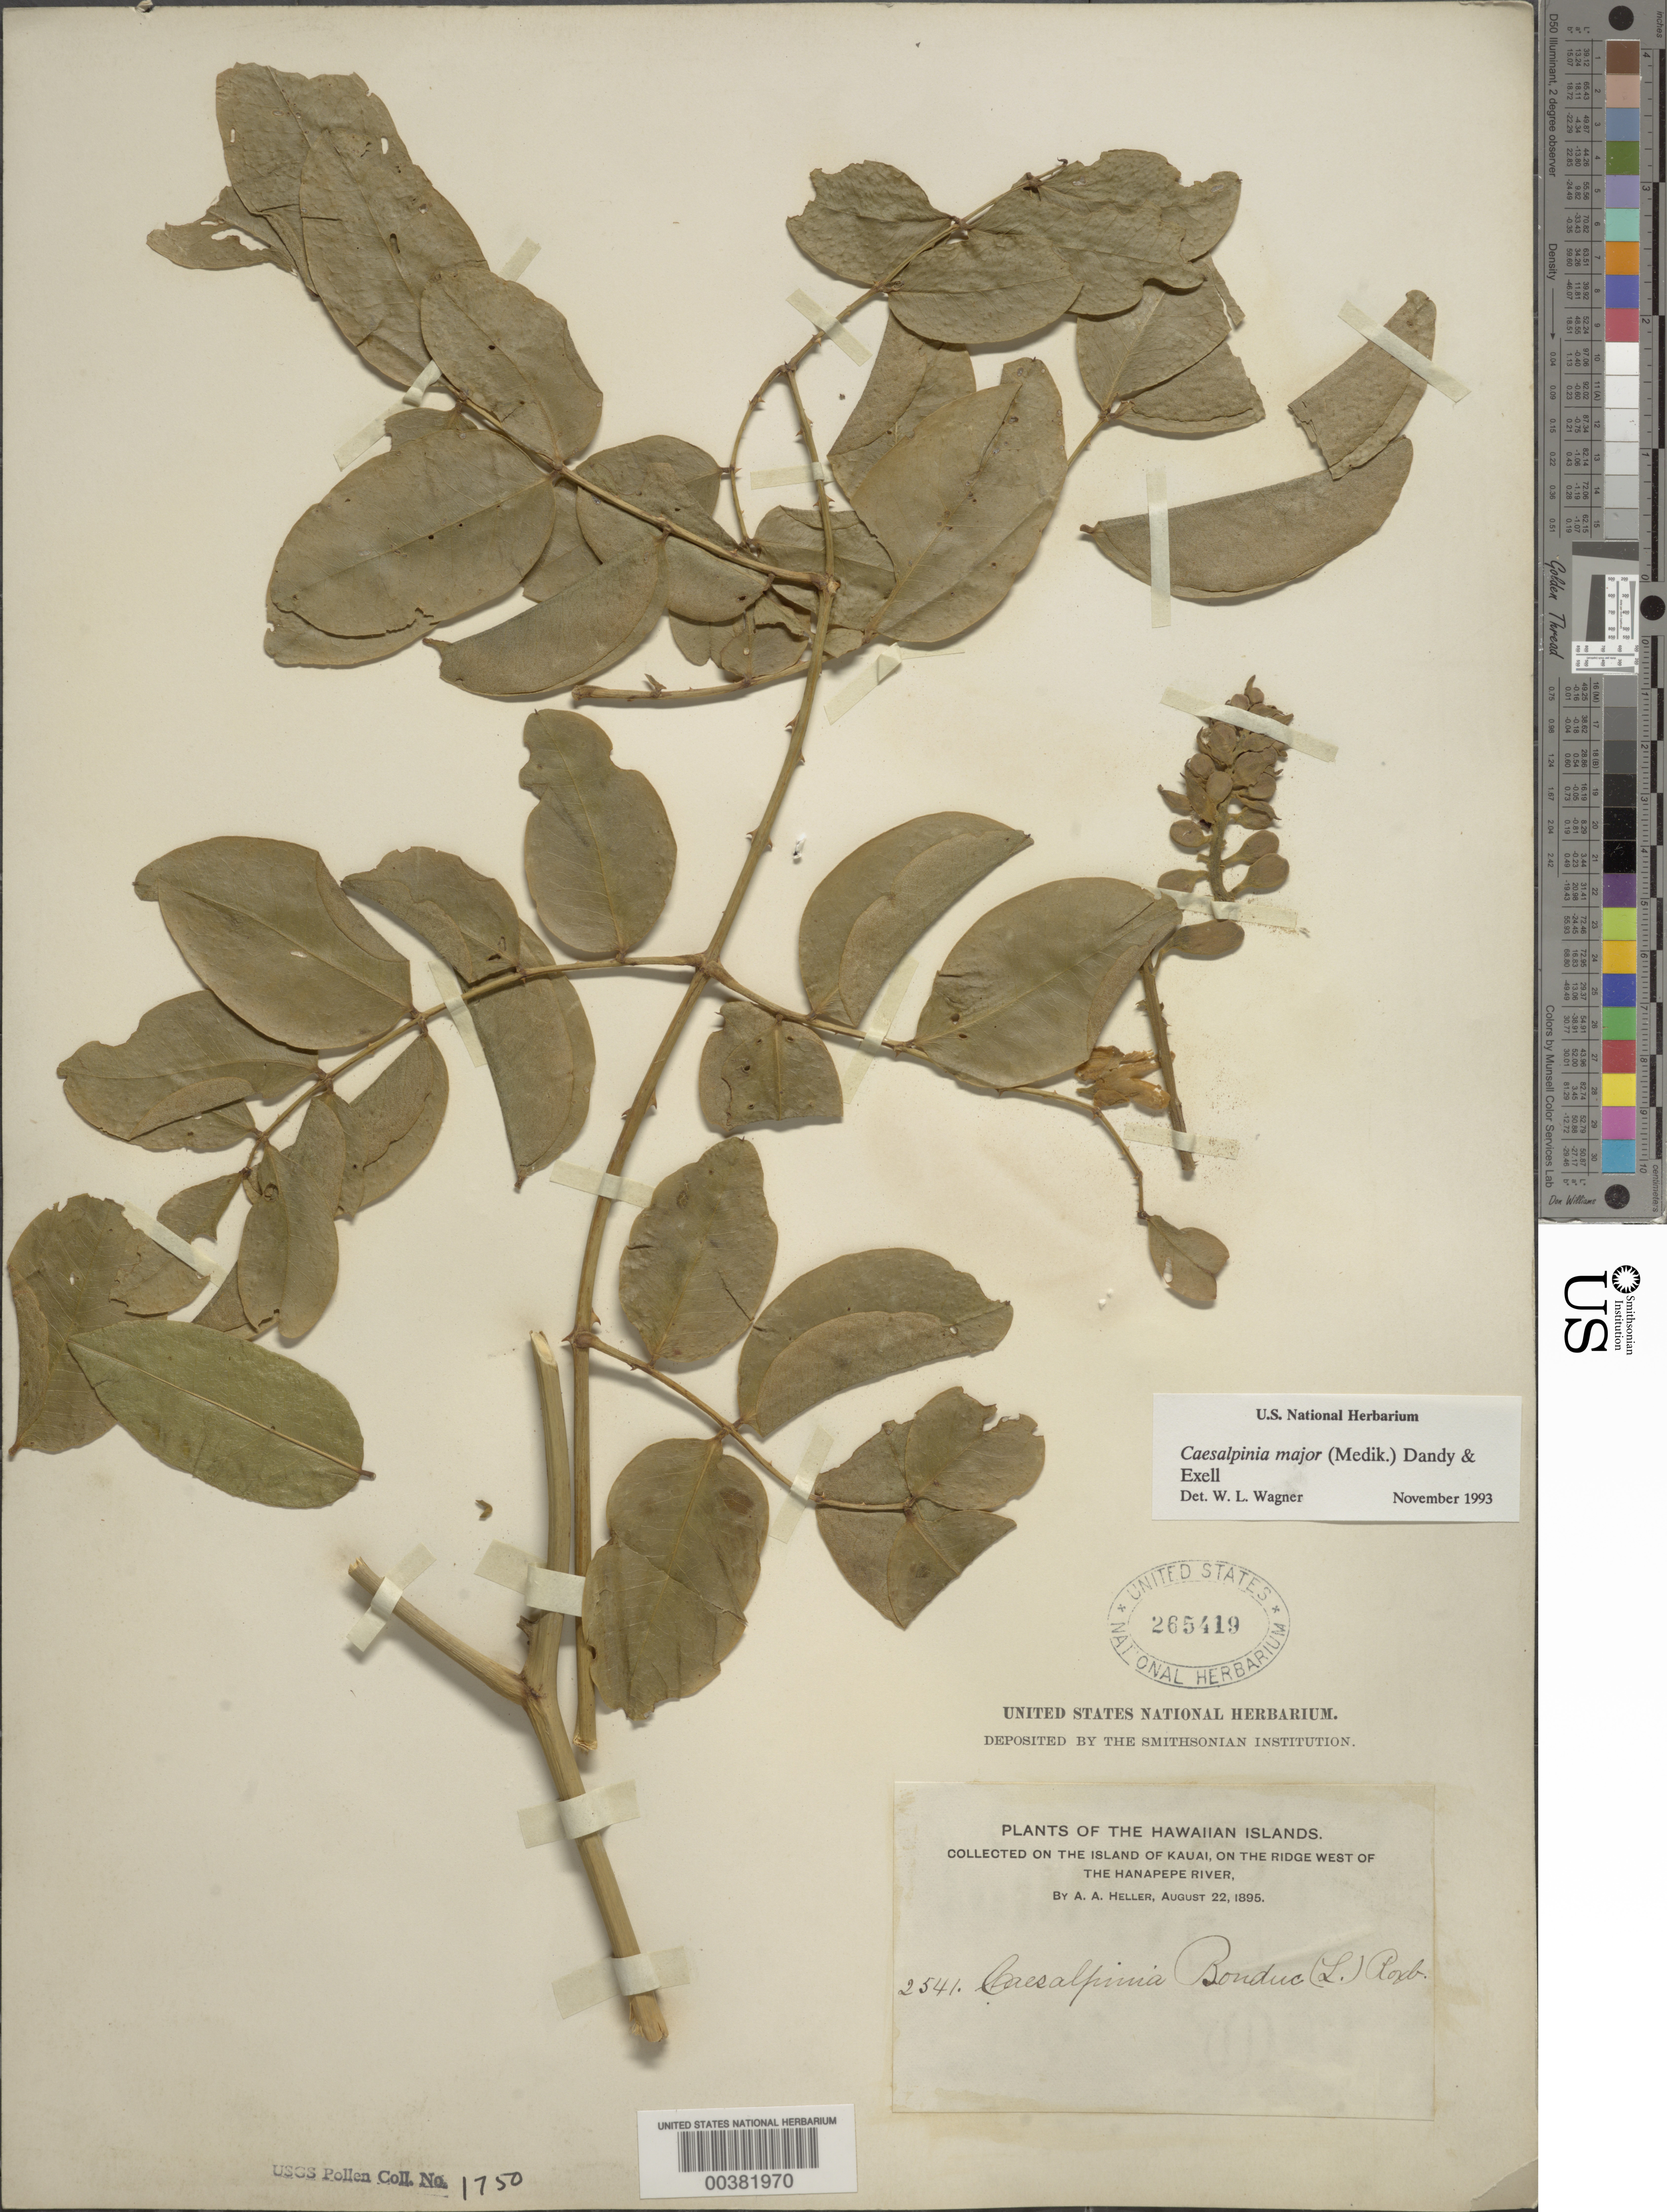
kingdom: Plantae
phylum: Tracheophyta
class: Magnoliopsida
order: Fabales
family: Fabaceae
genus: Guilandina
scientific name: Guilandina major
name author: (Medik.) Small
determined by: Wagner, W. L., (BOT), Smithsonian Institution - National Museum of Natural History (UNITED STATES)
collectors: A. A. Heller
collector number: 2541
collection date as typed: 22 Aug 1985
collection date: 1985-08-22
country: United States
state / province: Hawaii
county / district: Kauai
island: Kaua'i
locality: On the ridge w of the hanapepe river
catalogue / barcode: US 265419